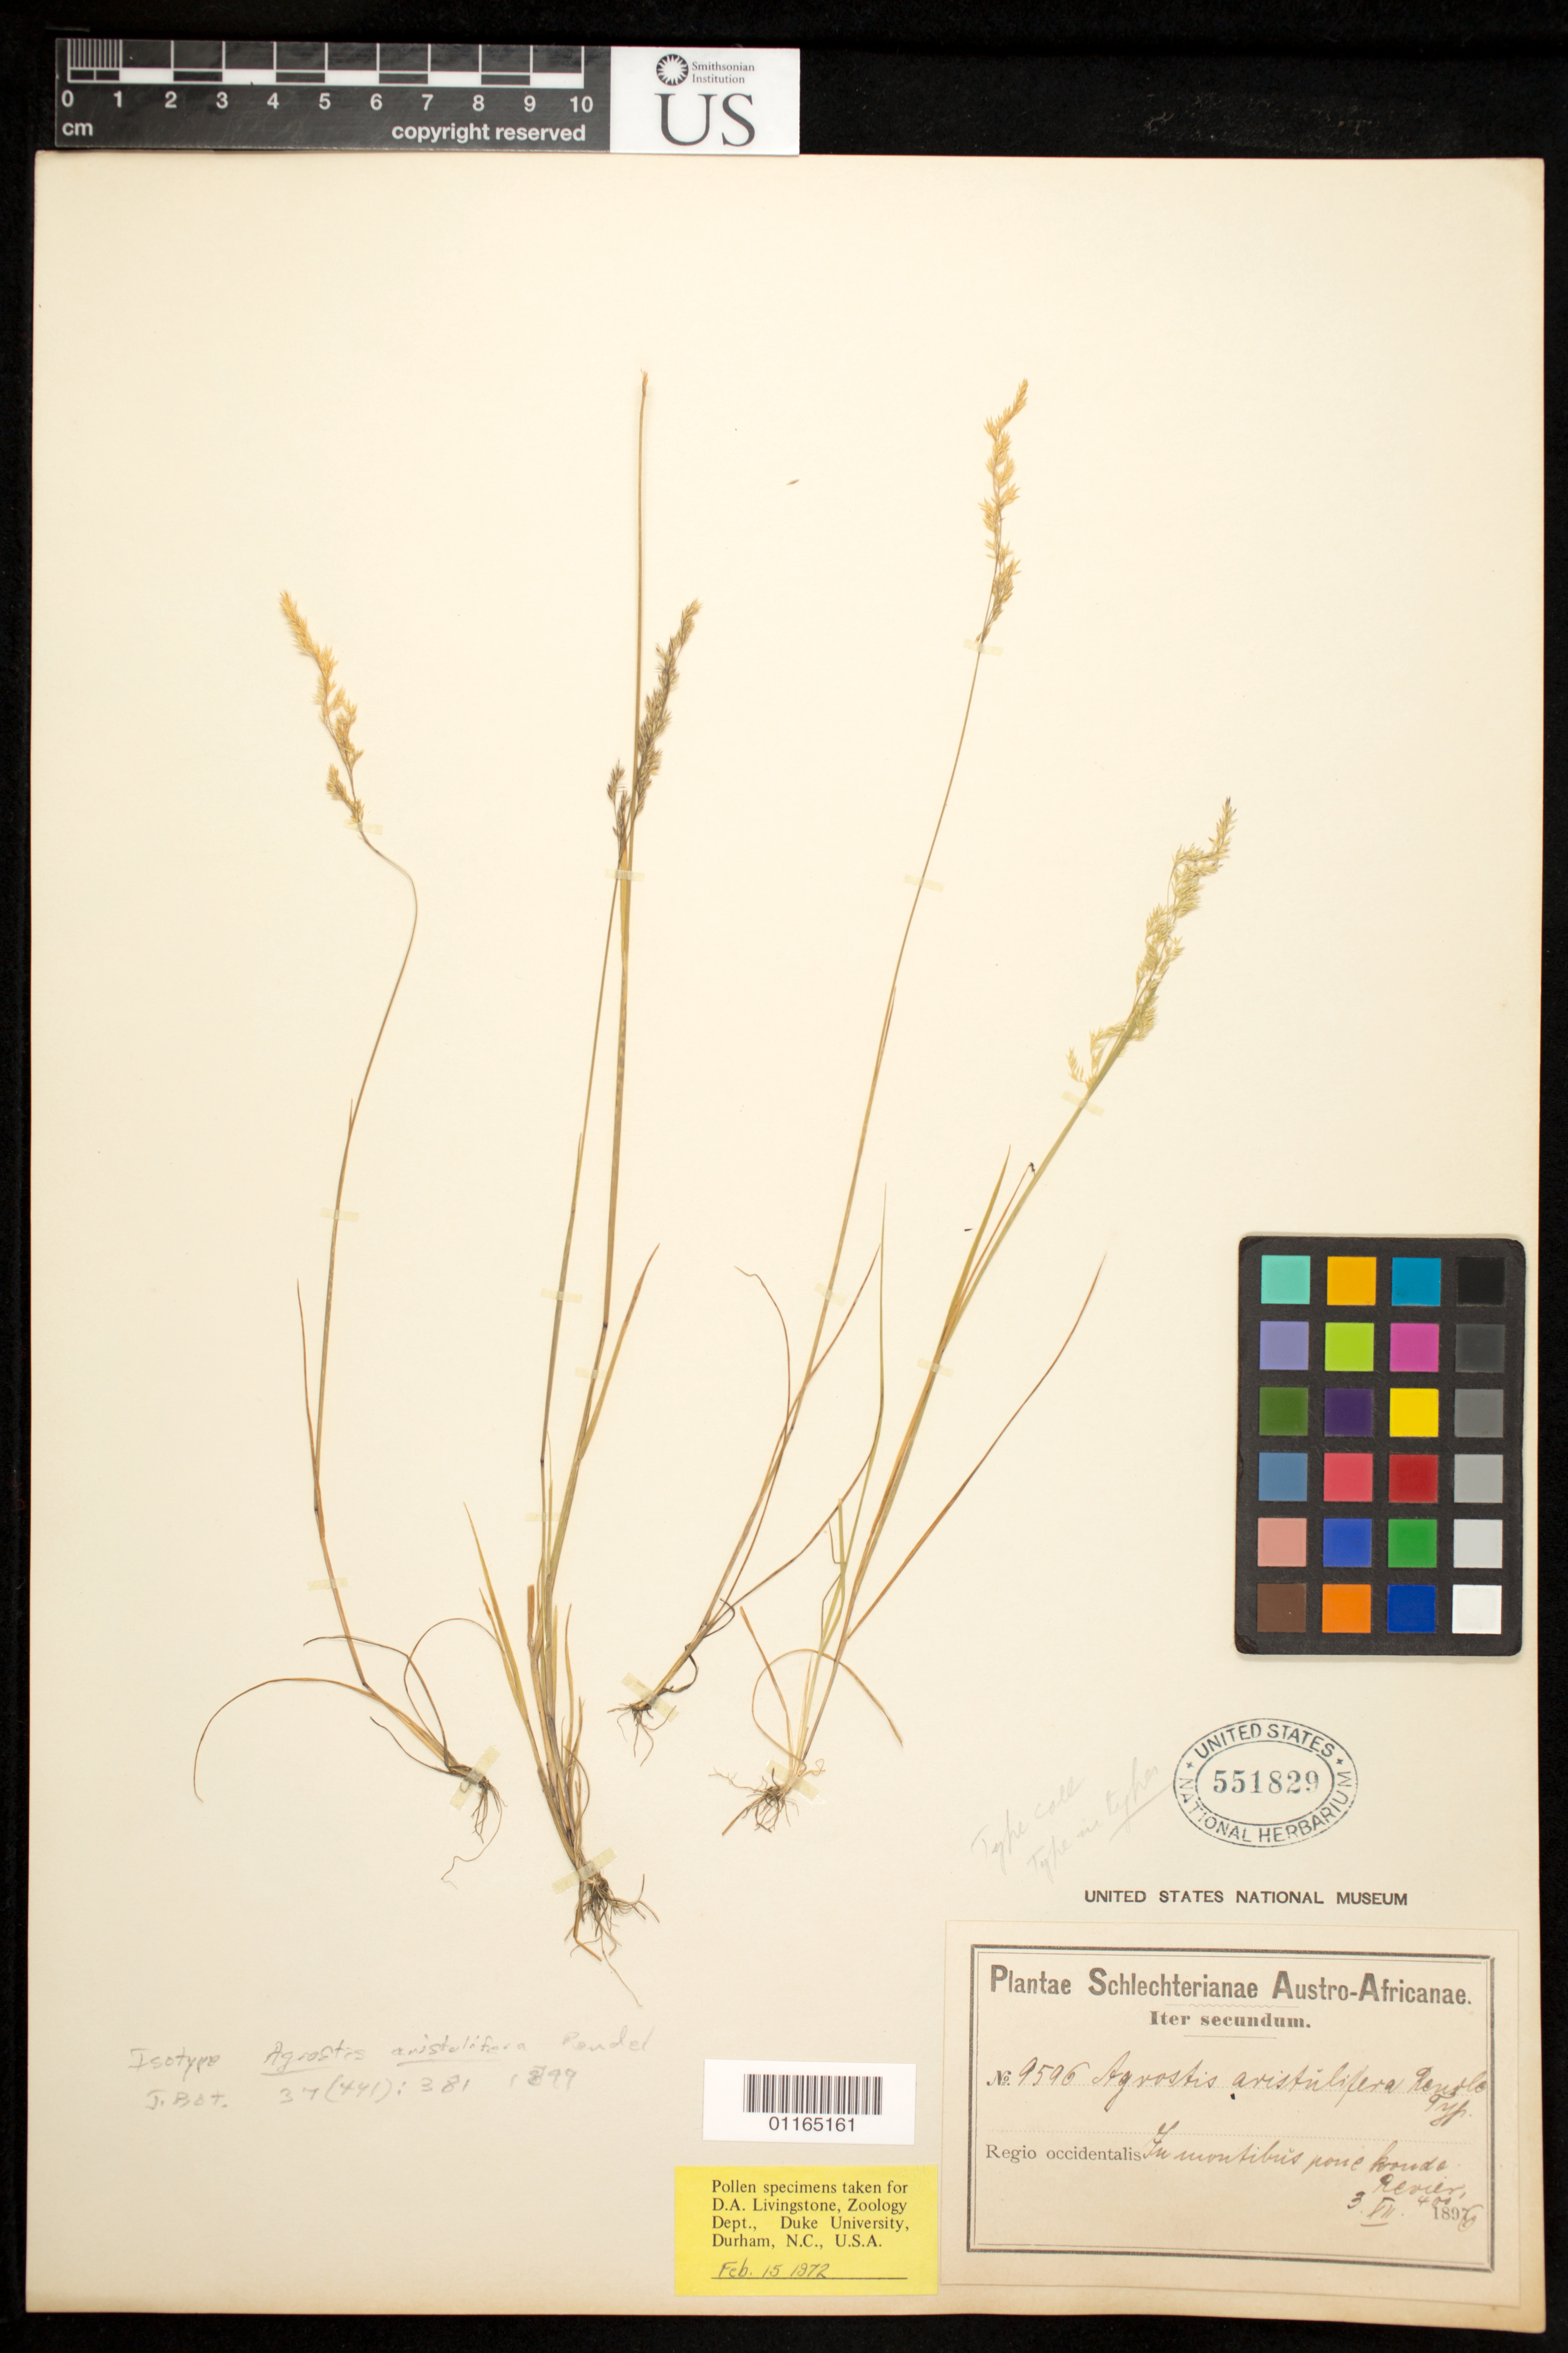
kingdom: Plantae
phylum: Tracheophyta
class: Liliopsida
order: Poales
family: Poaceae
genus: Agrostis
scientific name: Agrostis aristulifera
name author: Rendle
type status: Isotype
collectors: F. R. R. Schlechter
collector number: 9596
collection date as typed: XXXX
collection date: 1896-12-03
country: South Africa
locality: Regio occidentalis, In montibus poue Koude Revier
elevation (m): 122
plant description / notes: Types from this publication were collected 1897-1898 according to introduction.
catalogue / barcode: US 551829